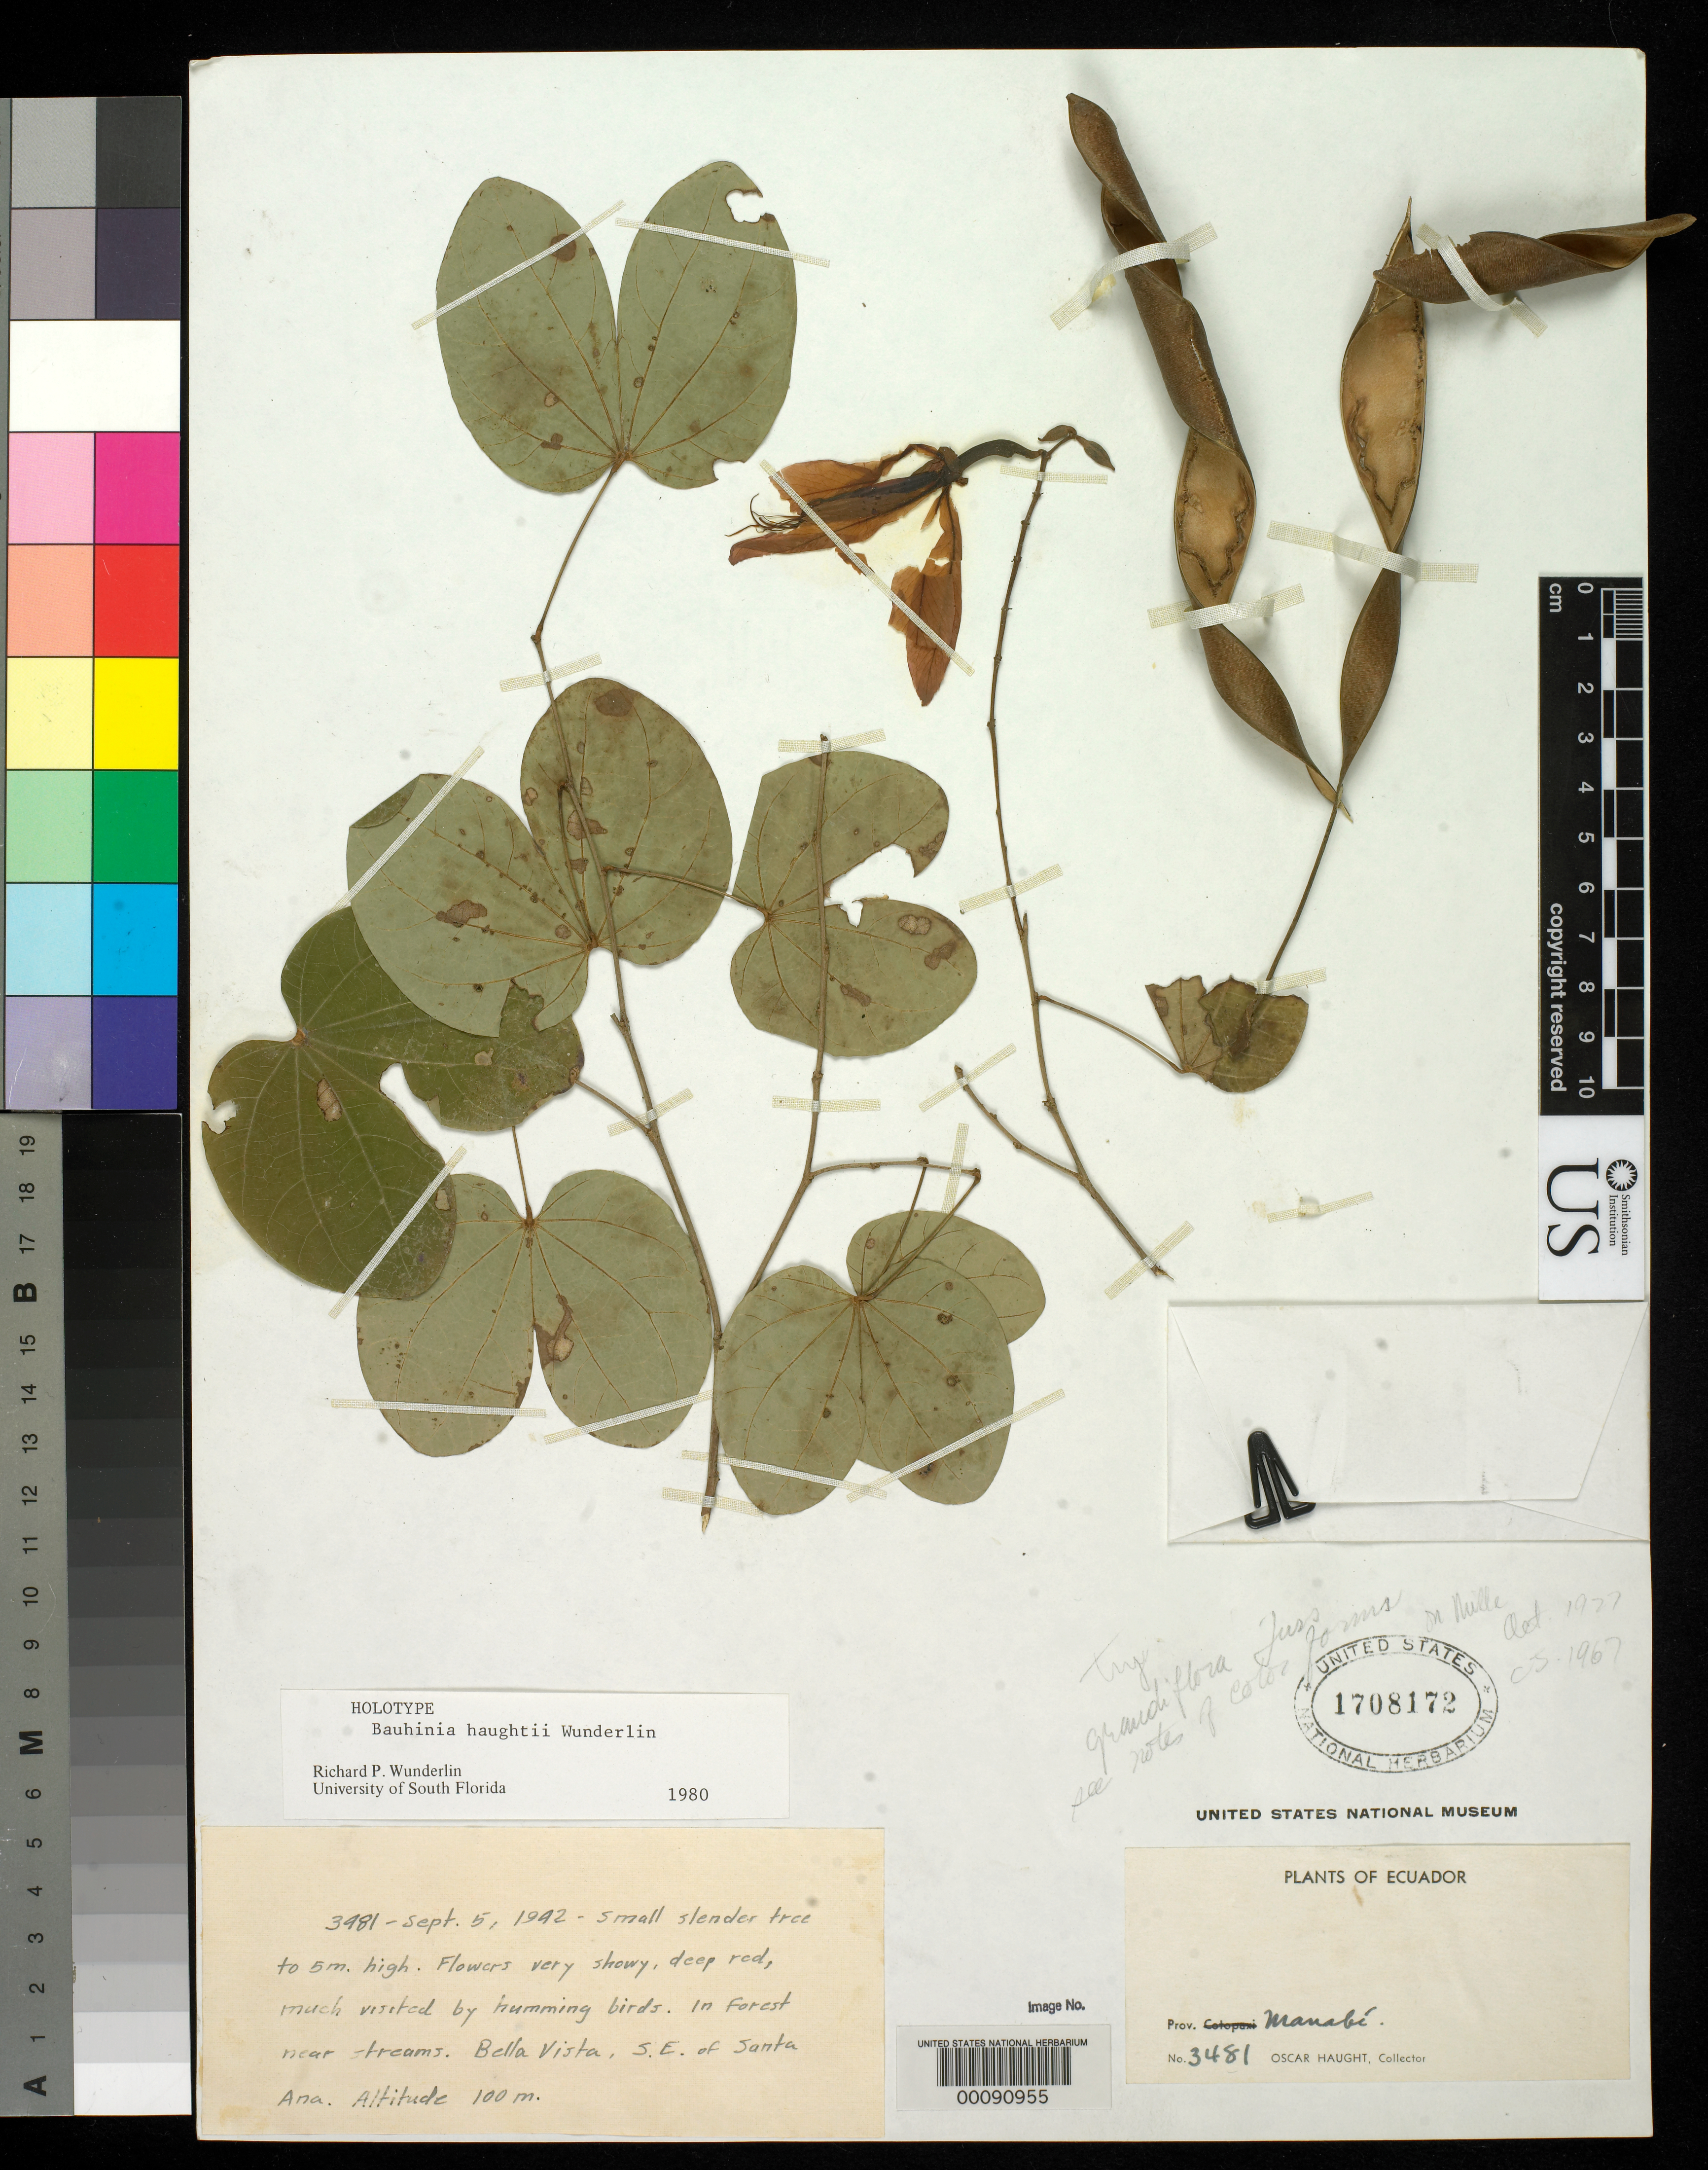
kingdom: Plantae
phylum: Tracheophyta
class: Magnoliopsida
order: Fabales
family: Fabaceae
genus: Bauhinia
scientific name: Bauhinia haughtii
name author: Wunderlin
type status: Holotype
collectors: O. L. Haught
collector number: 3481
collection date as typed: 05 Sep 1942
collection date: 1942-09-05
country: Ecuador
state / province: Manabí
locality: Bella Vista SE of Santa Anna.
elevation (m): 100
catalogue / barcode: US 1708172